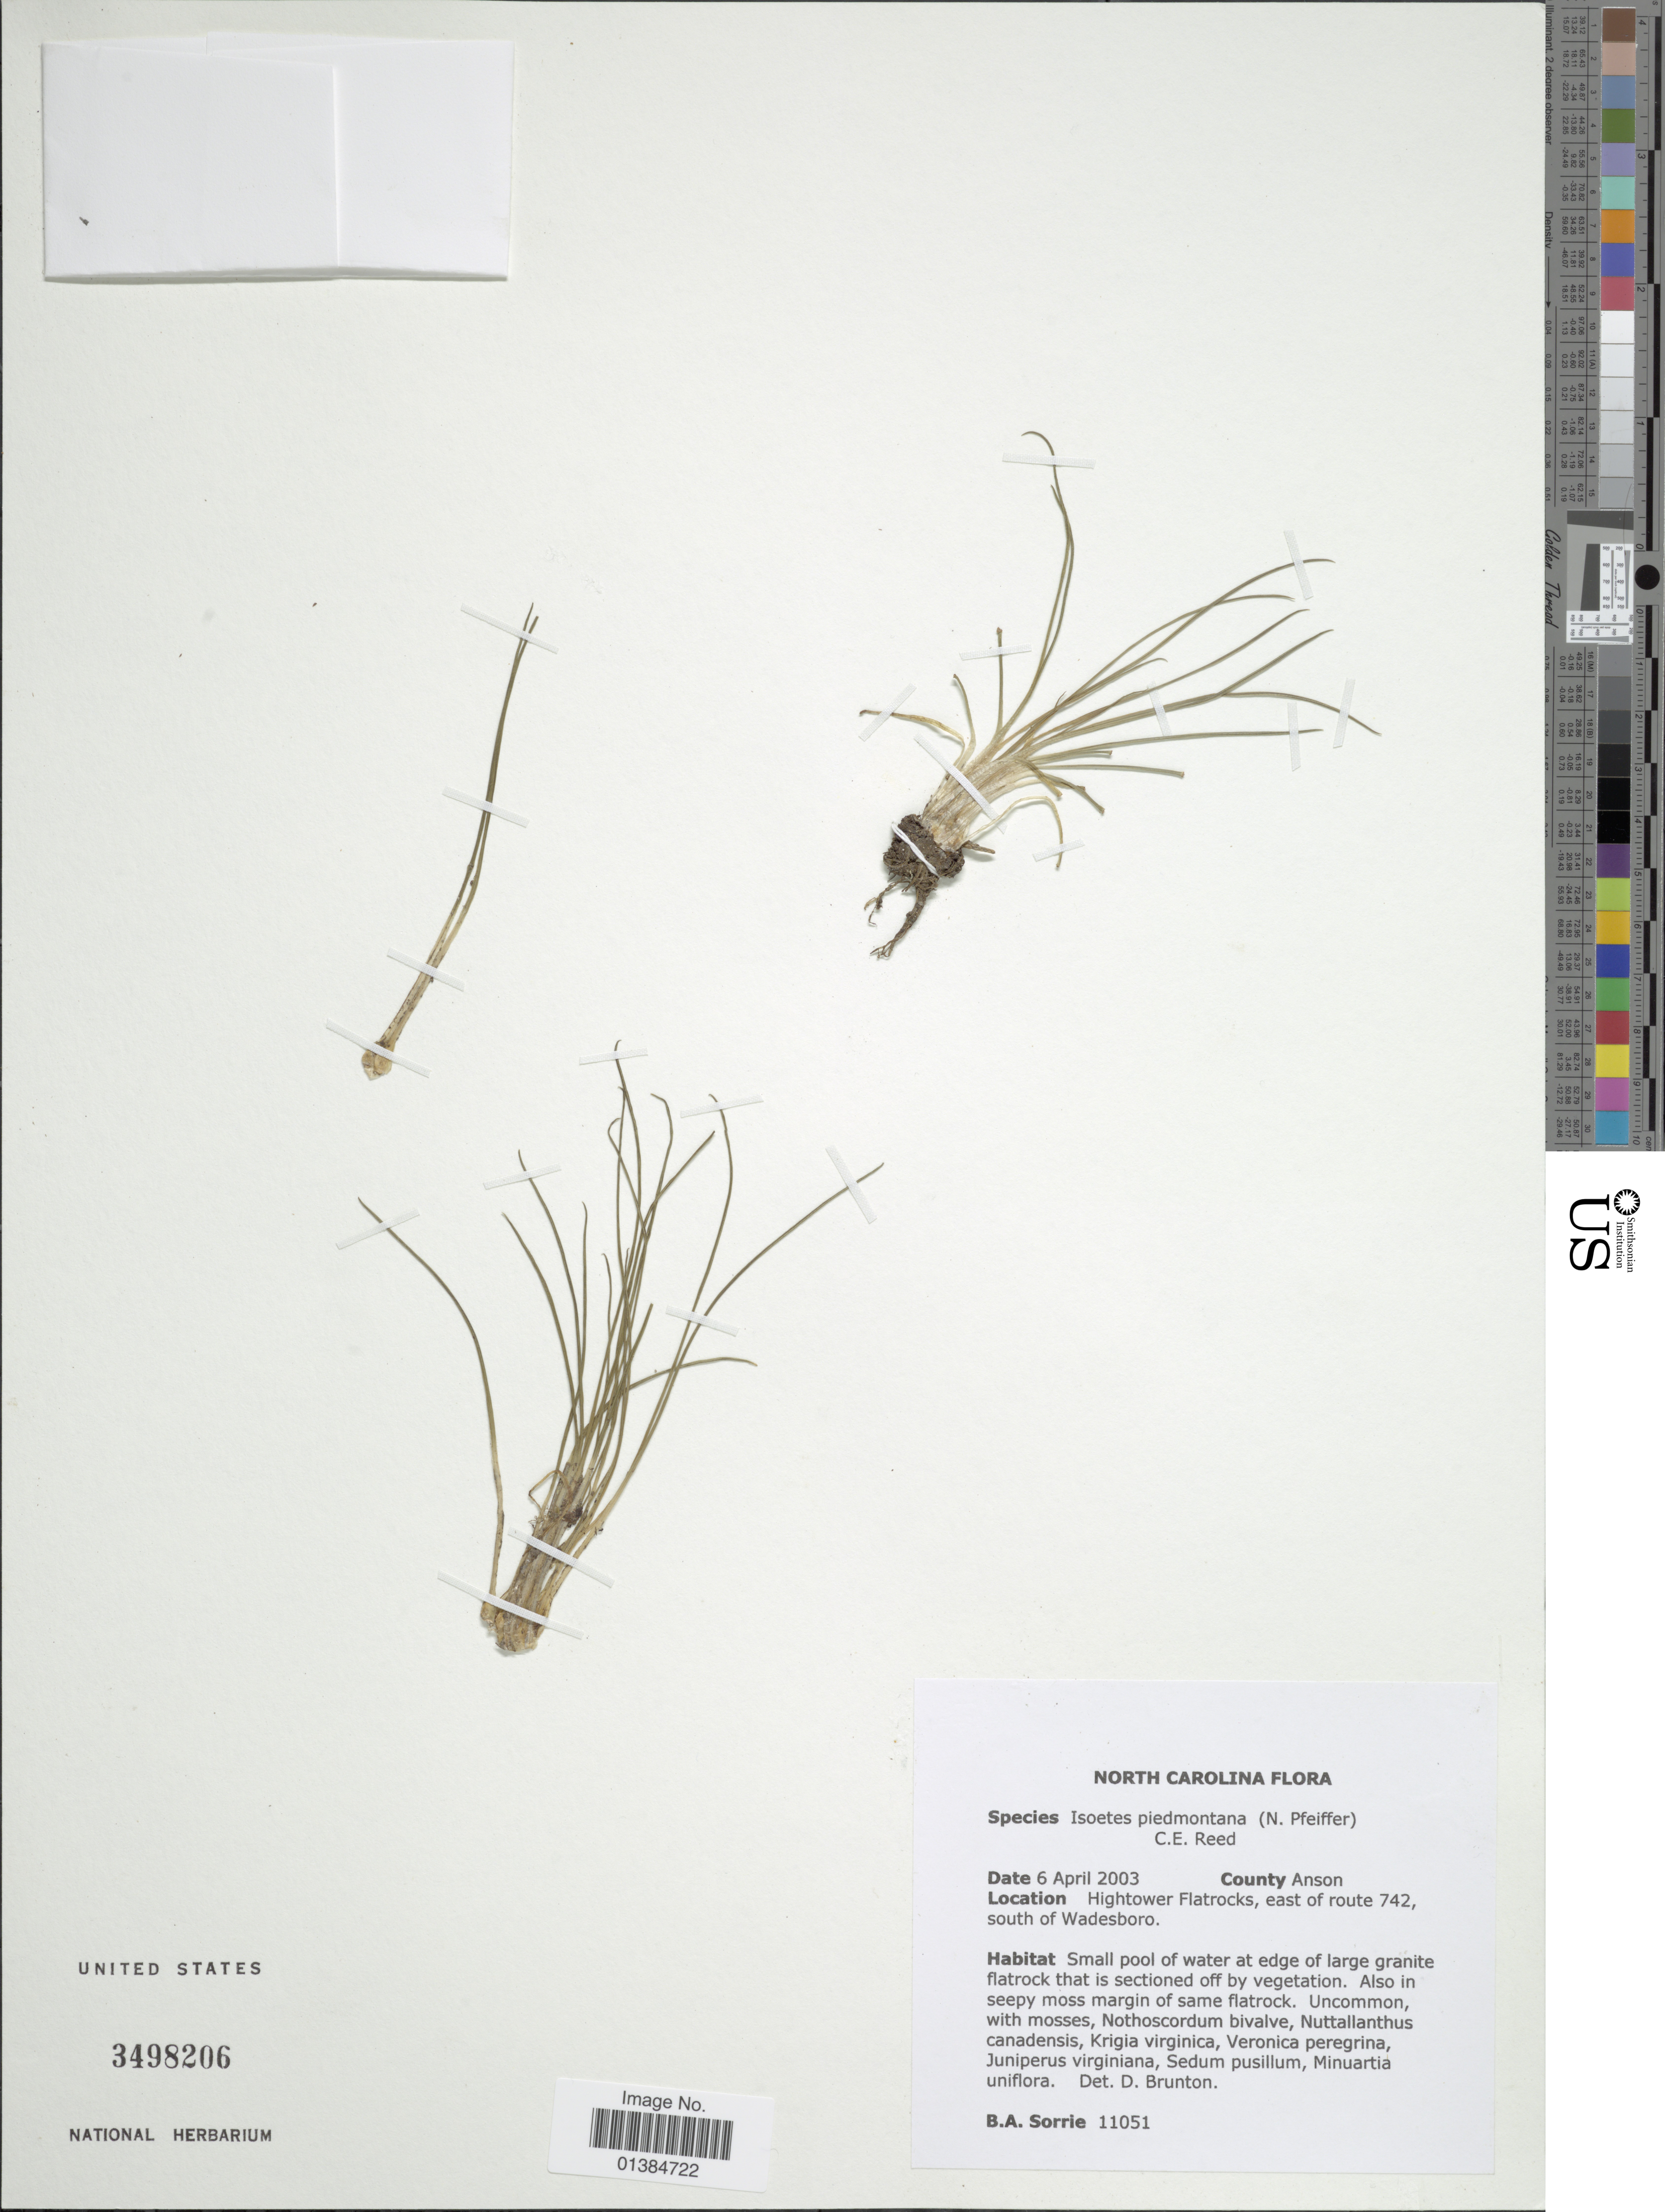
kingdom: Plantae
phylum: Tracheophyta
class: Lycopodiopsida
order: Isoetales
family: Isoetaceae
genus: Isoetes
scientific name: Isoetes piedmontana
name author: (N. Pfeiff.) C.F. Reed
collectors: B. Sorrie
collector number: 11051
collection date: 2003-04-06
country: United States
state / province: North Carolina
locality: Hightower Flatrocks, east of route 742, south of Wadesboro.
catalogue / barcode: US 3498206